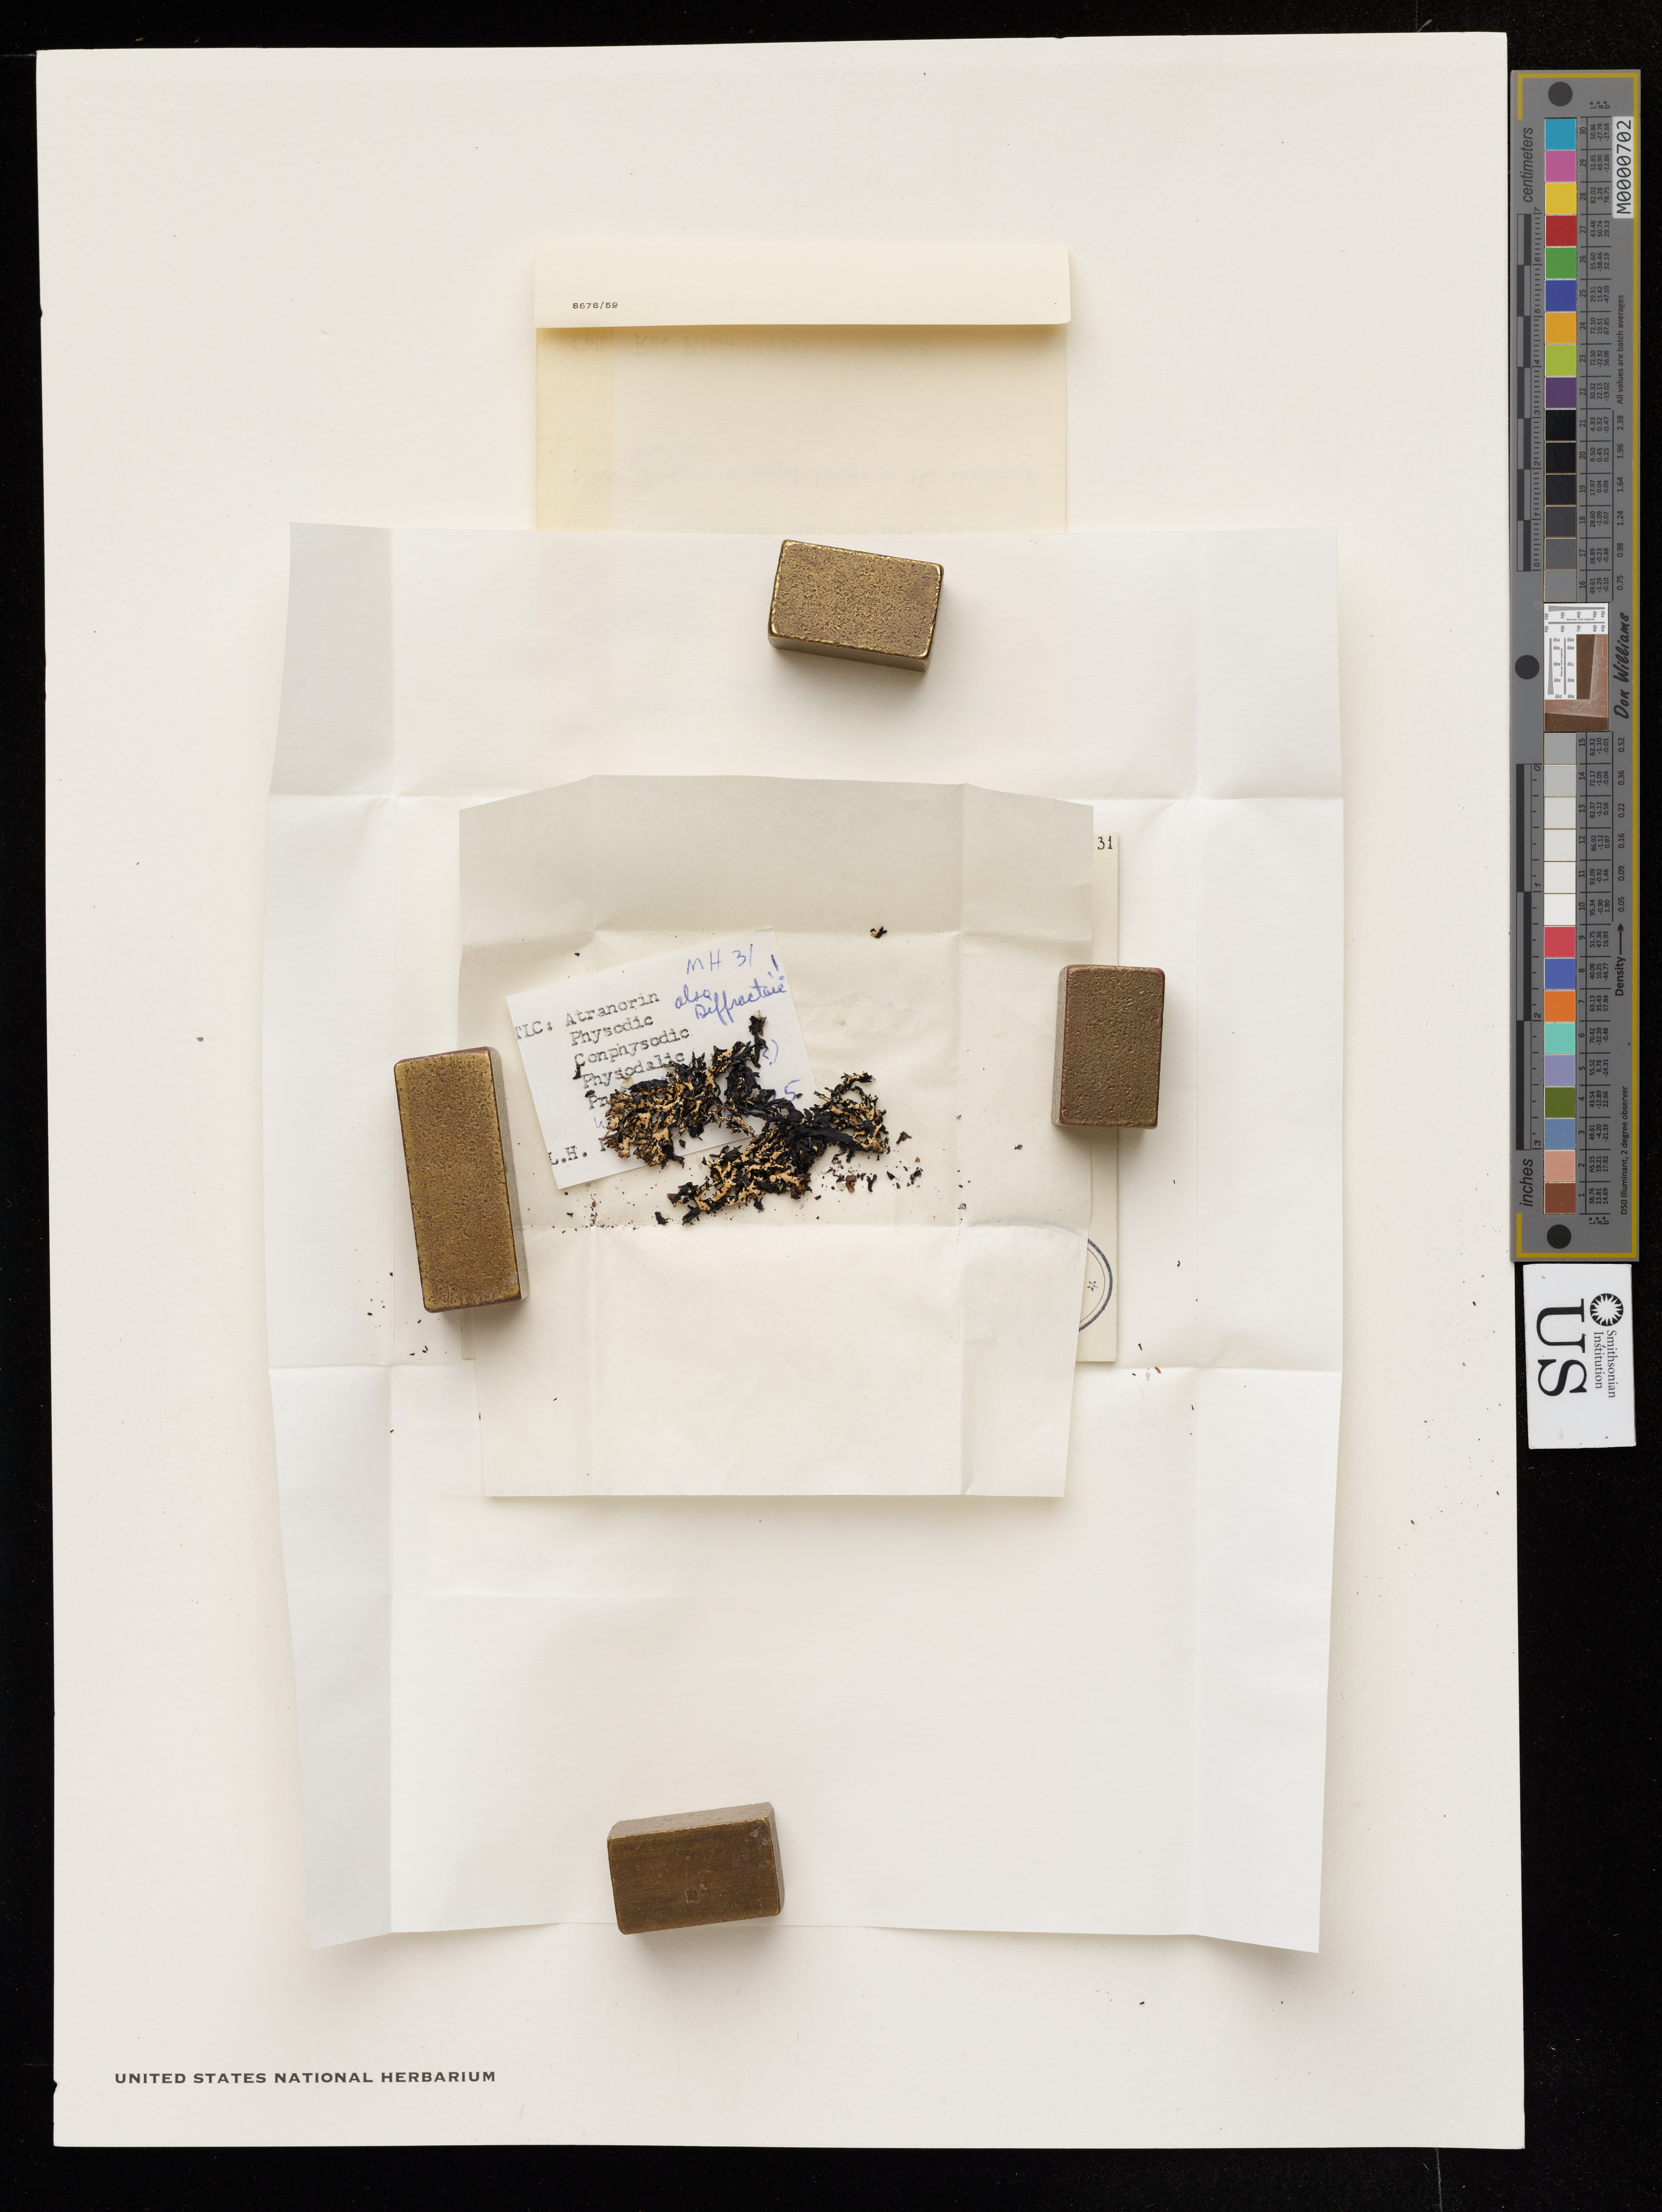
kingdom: Fungi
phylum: Ascomycota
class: Lecanoromycetes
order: Lecanorales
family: Parmeliaceae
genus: Hypogymnia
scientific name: Hypogymnia lugubris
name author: (Pers.) Krog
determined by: McCune, B.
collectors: R. Filson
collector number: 6979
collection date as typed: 01 Jul 1965 or 07 Jan 1965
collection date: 1965-01-07 or 1965-07-01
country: Australia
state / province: Tasmania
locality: S end of lake st. clair - cradle mountain nat'l park